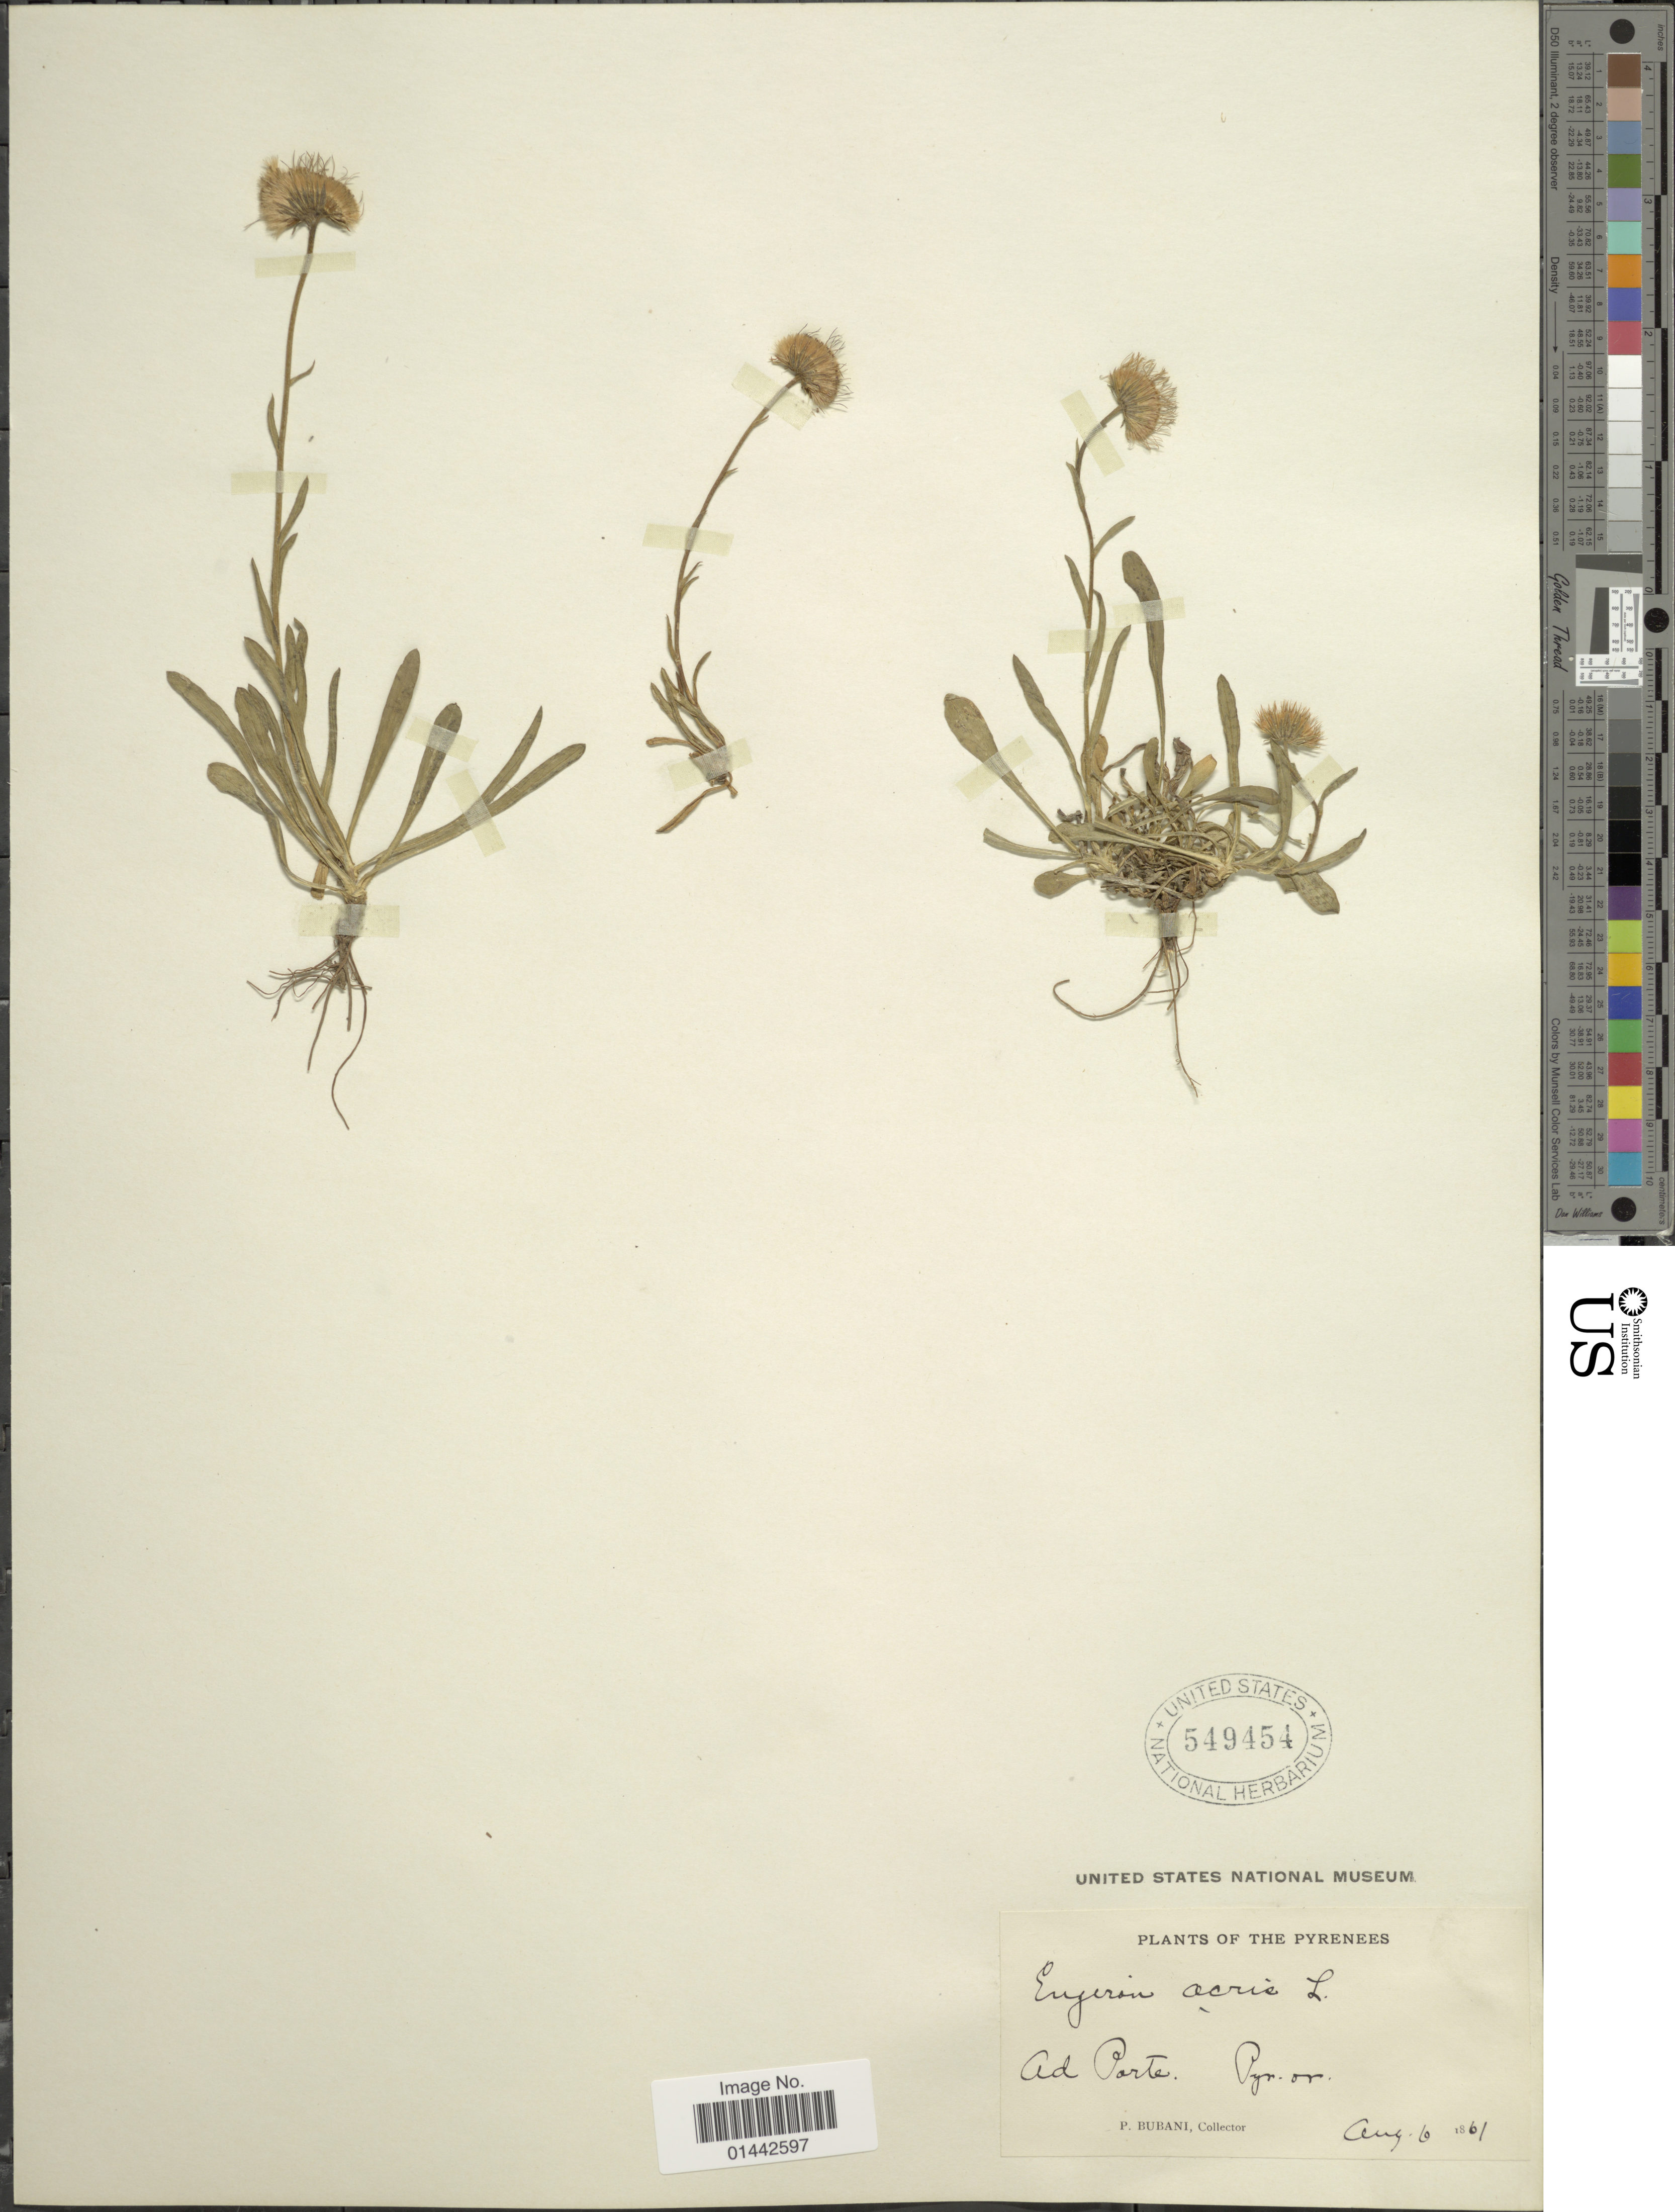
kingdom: Plantae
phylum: Tracheophyta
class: Magnoliopsida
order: Asterales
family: Asteraceae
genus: Erigeron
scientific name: Erigeron acris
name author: L.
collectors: P. Bubani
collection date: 1861-08-06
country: France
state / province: Nouvelle-Aquitaine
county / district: Pyrénées-Atlantiques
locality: Pyrenees, ad Porte, Pyr. or.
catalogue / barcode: US 549454